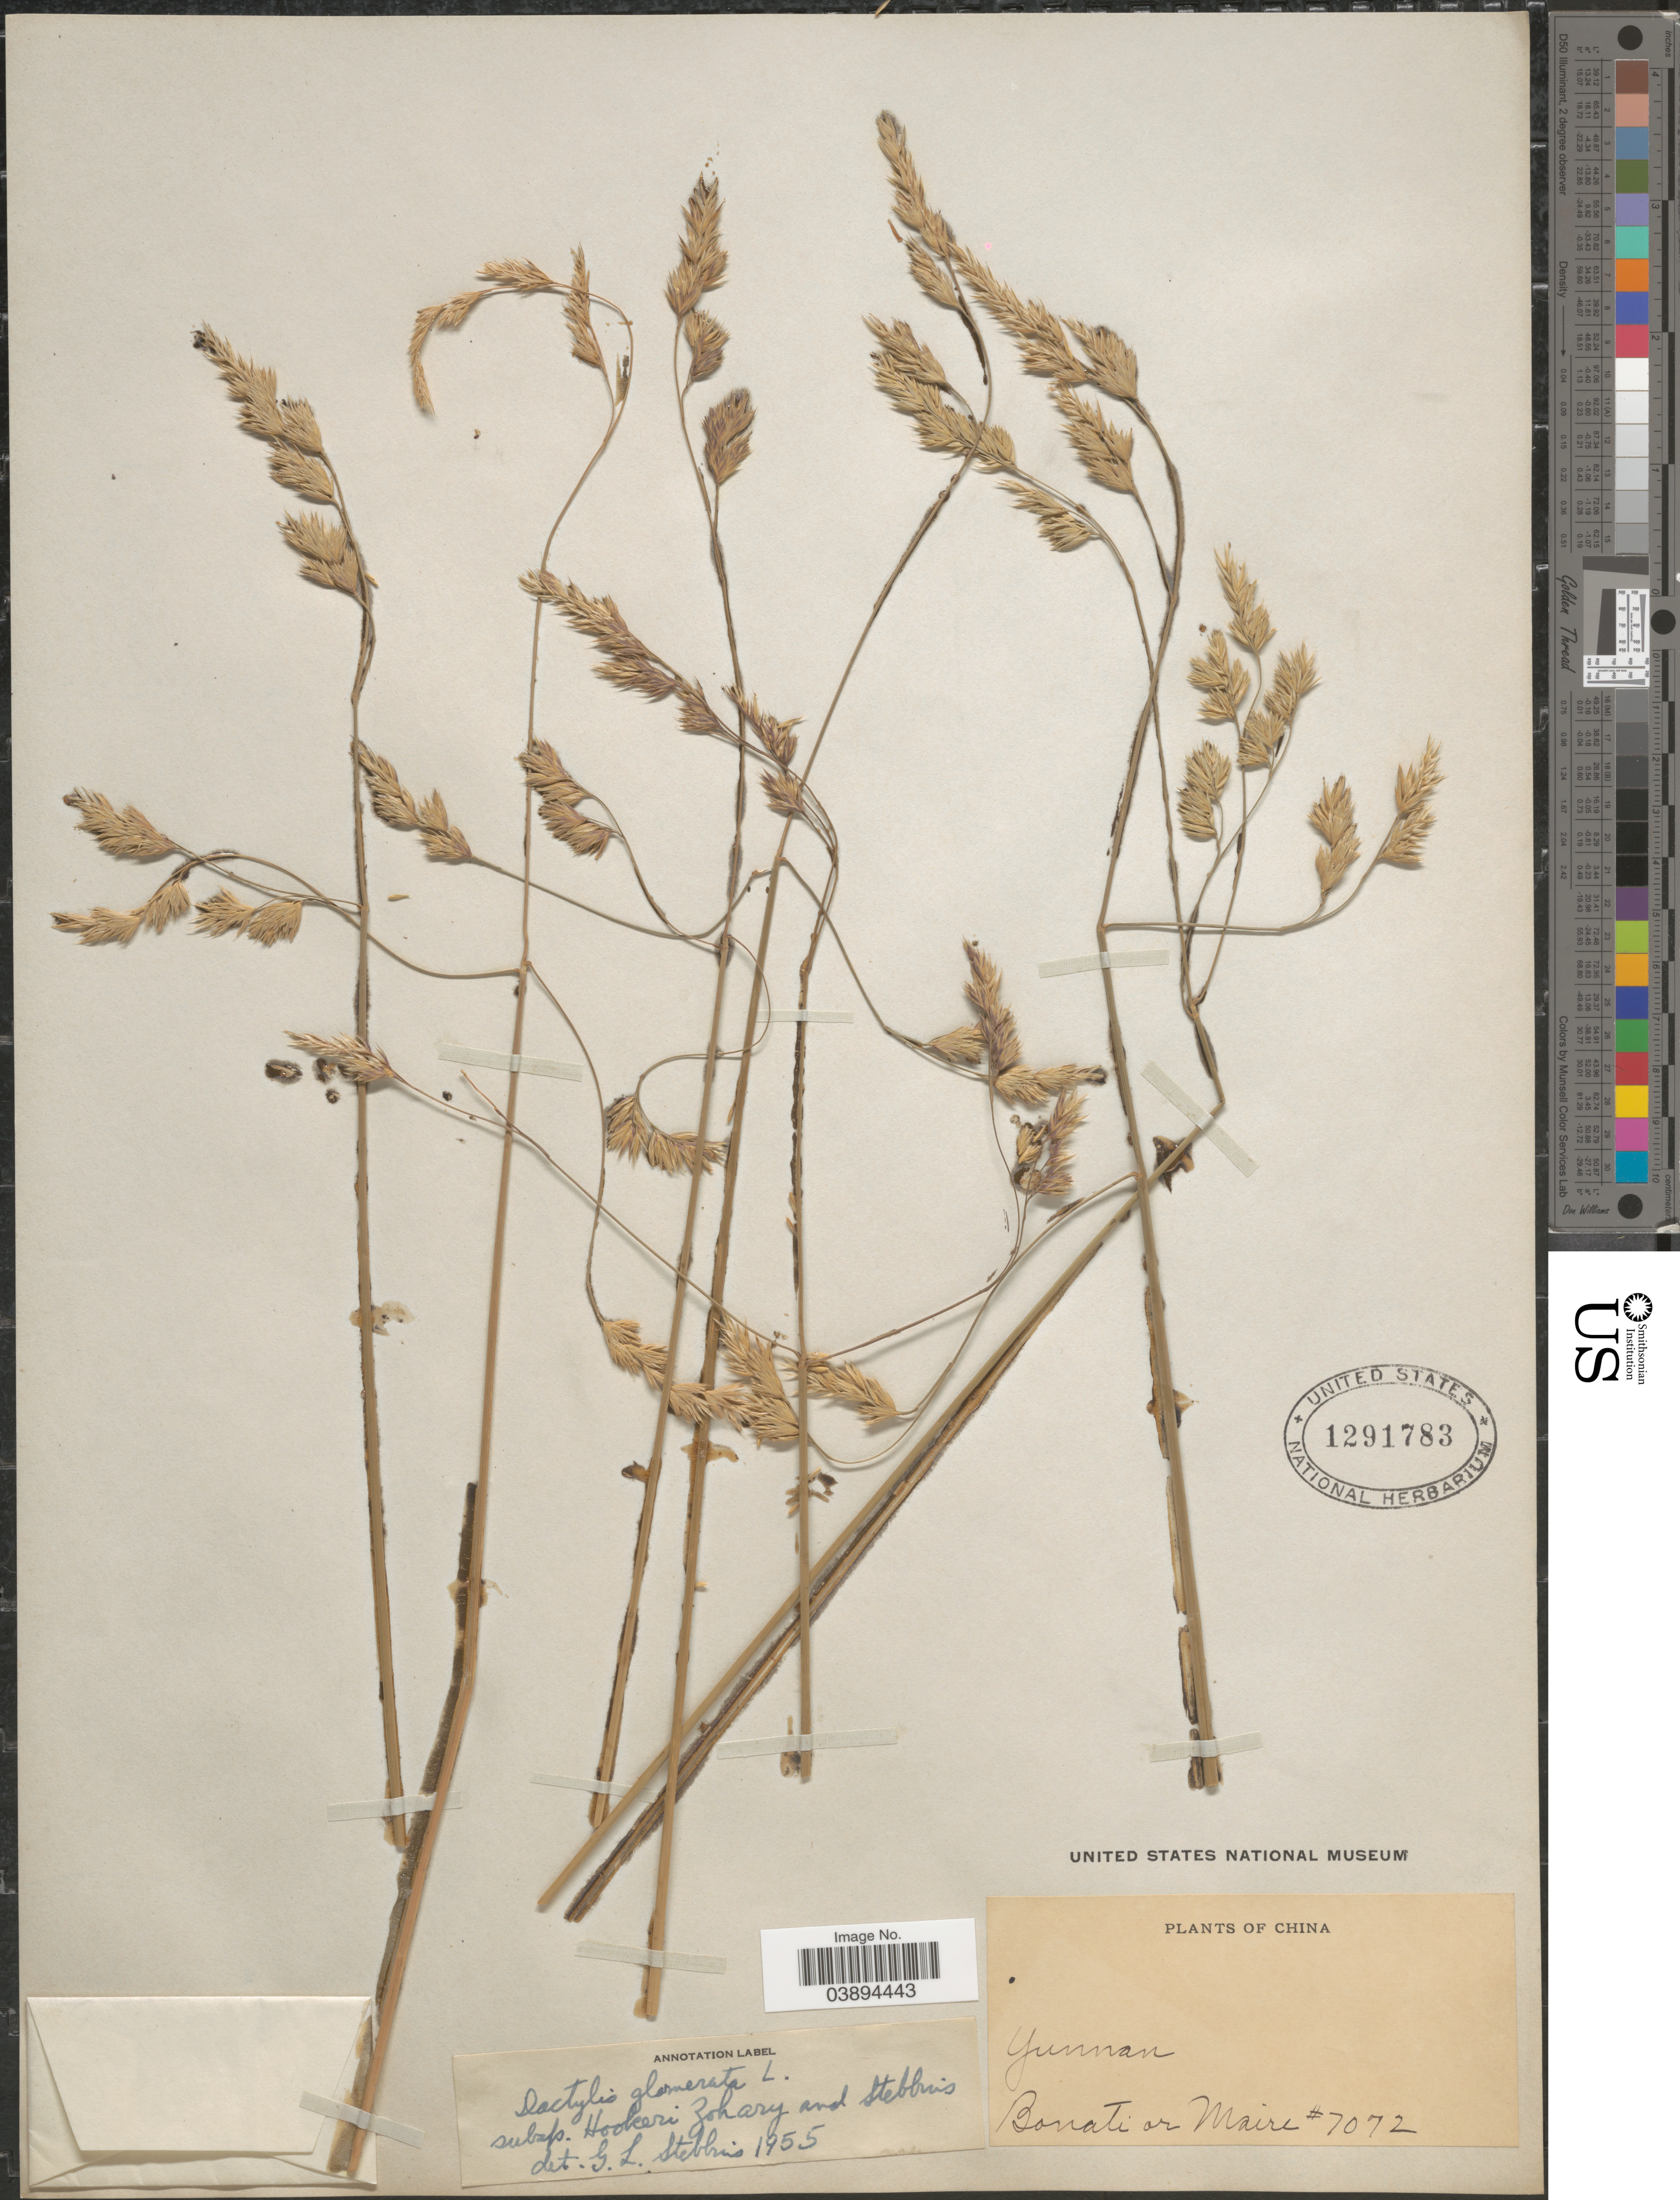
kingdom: Plantae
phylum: Tracheophyta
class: Liliopsida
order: Poales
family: Poaceae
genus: Dactylis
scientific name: Dactylis glomerata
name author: L.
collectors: -. Bonati & Maire, --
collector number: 7072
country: China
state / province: Yunnan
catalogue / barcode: US 1291783